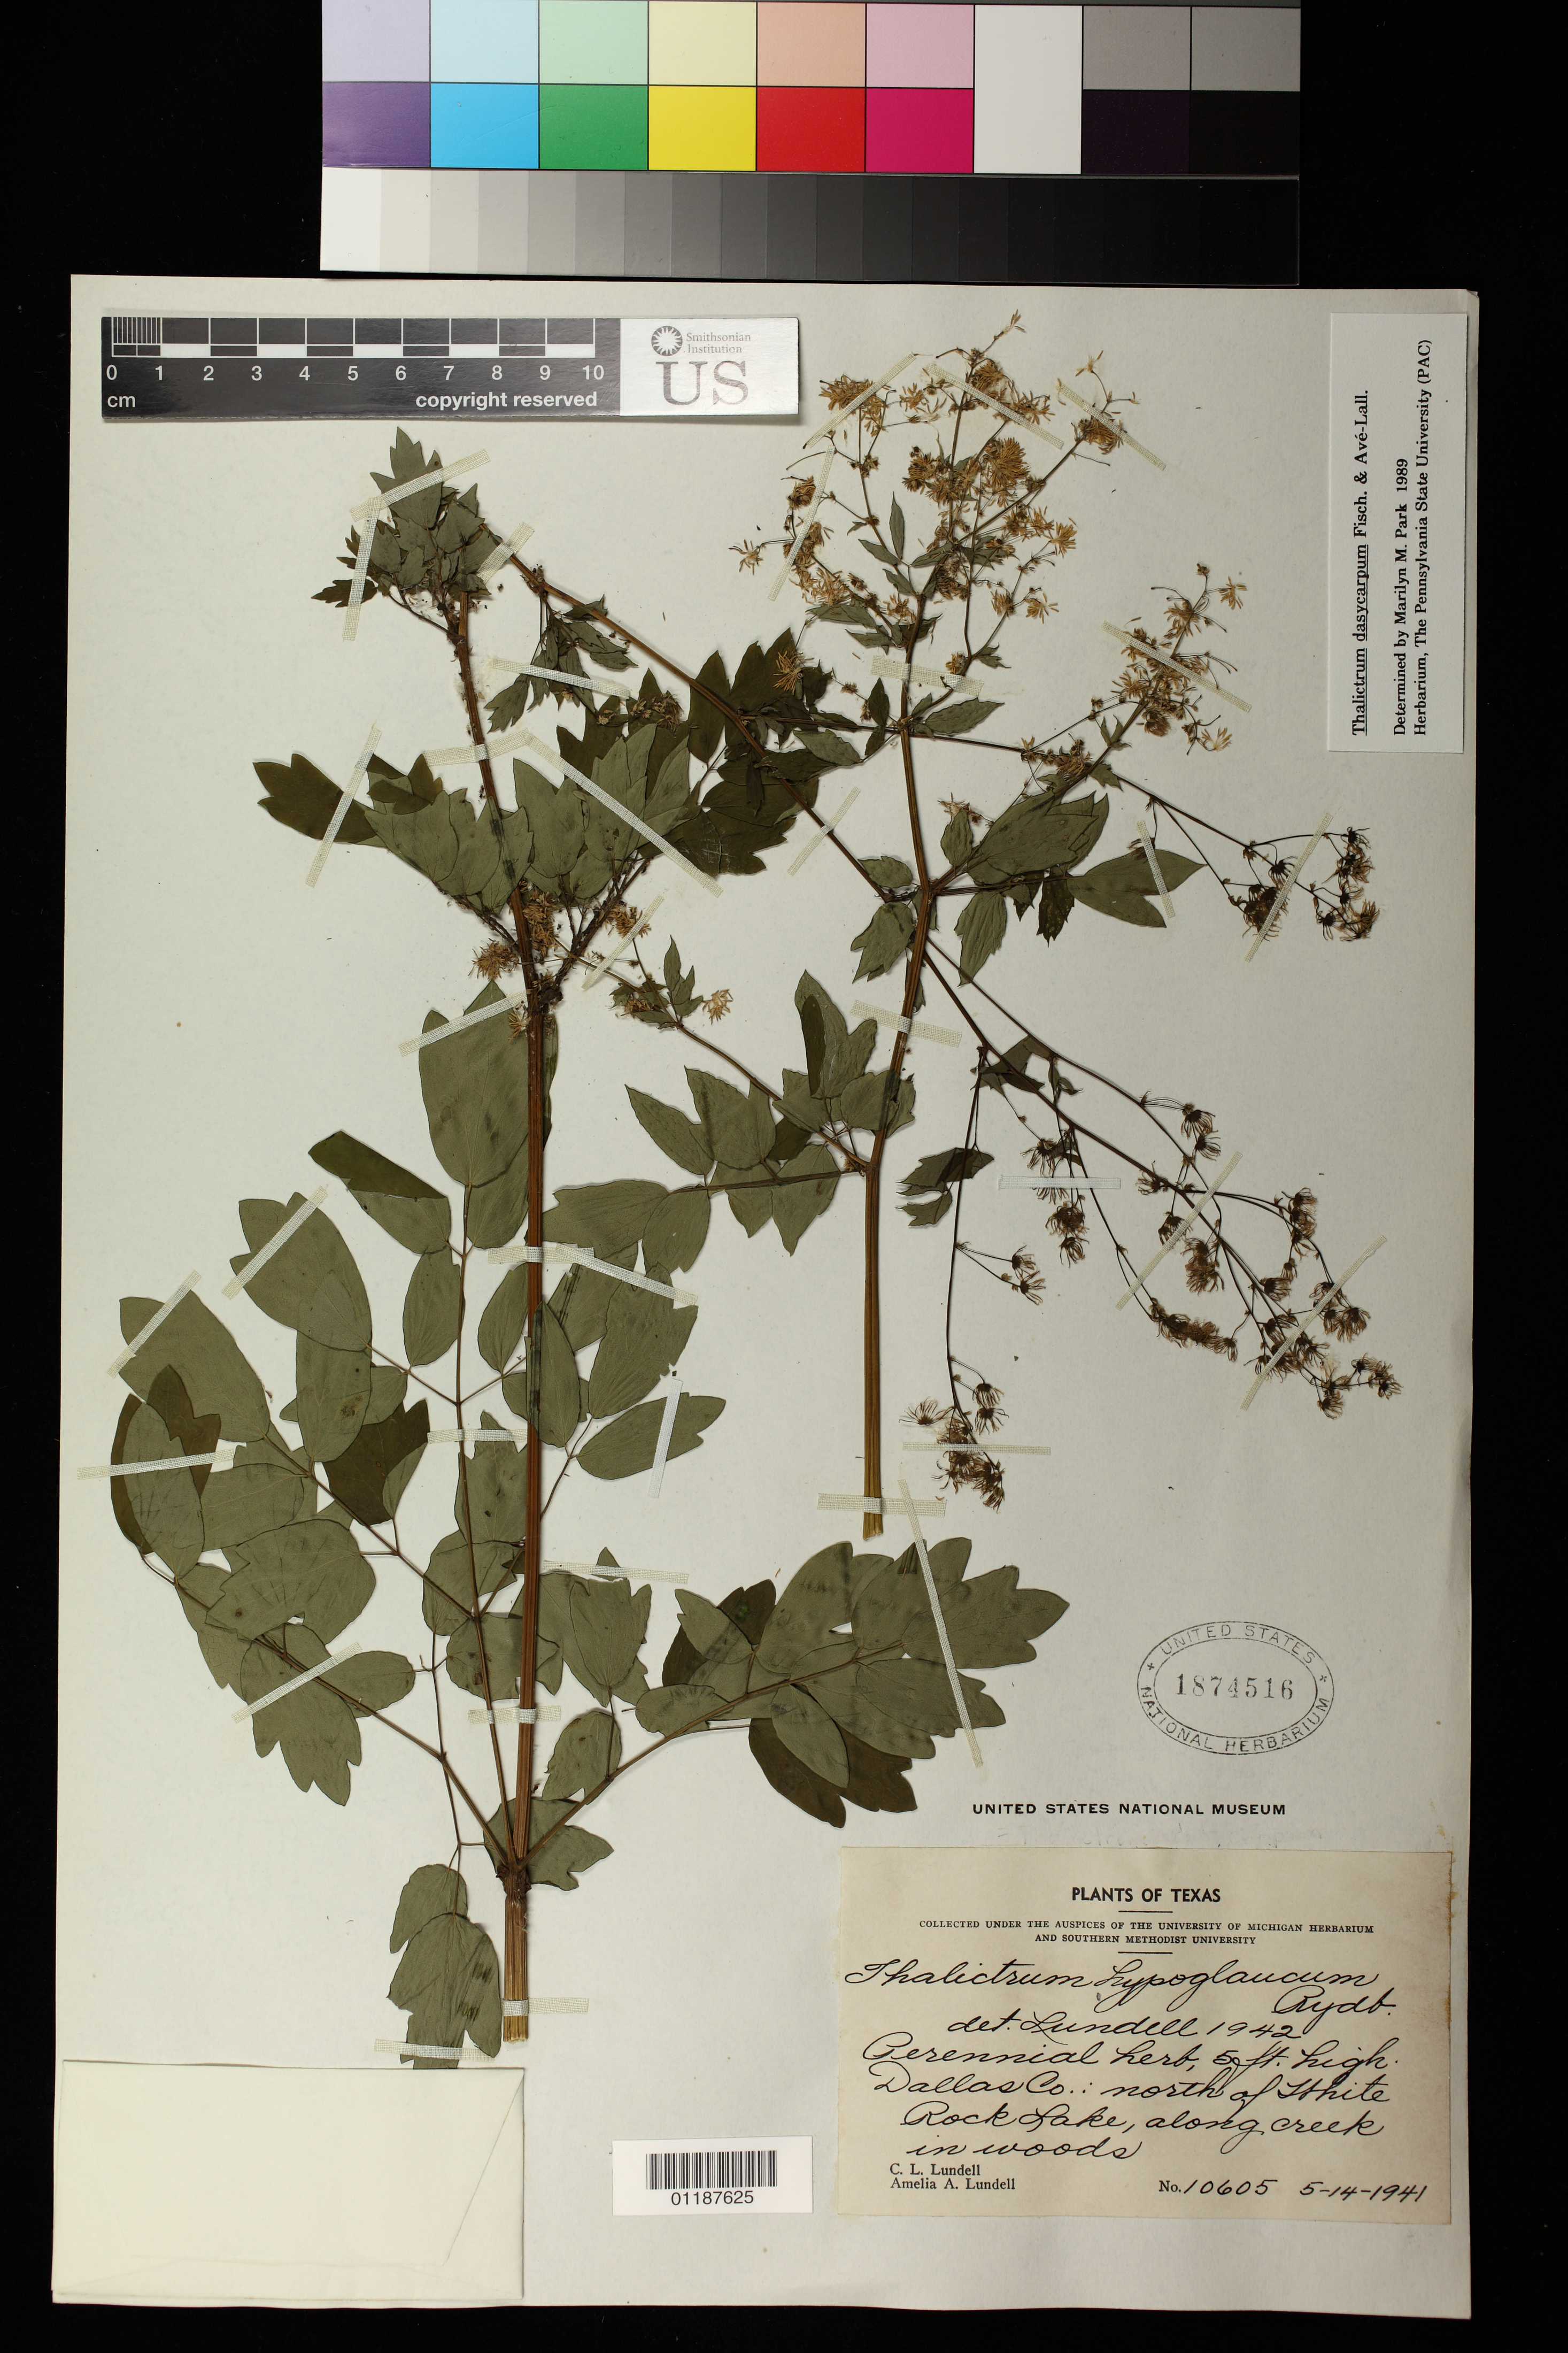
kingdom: Plantae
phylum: Tracheophyta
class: Magnoliopsida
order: Ranunculales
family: Ranunculaceae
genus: Thalictrum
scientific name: Thalictrum hypoglaucum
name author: Rydb.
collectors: C. L. Lundell & A. A. Lundell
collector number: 10605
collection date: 1941-05-05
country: United States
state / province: Texas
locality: Dallas Co, N of White Rock Lake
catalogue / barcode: US 1874516